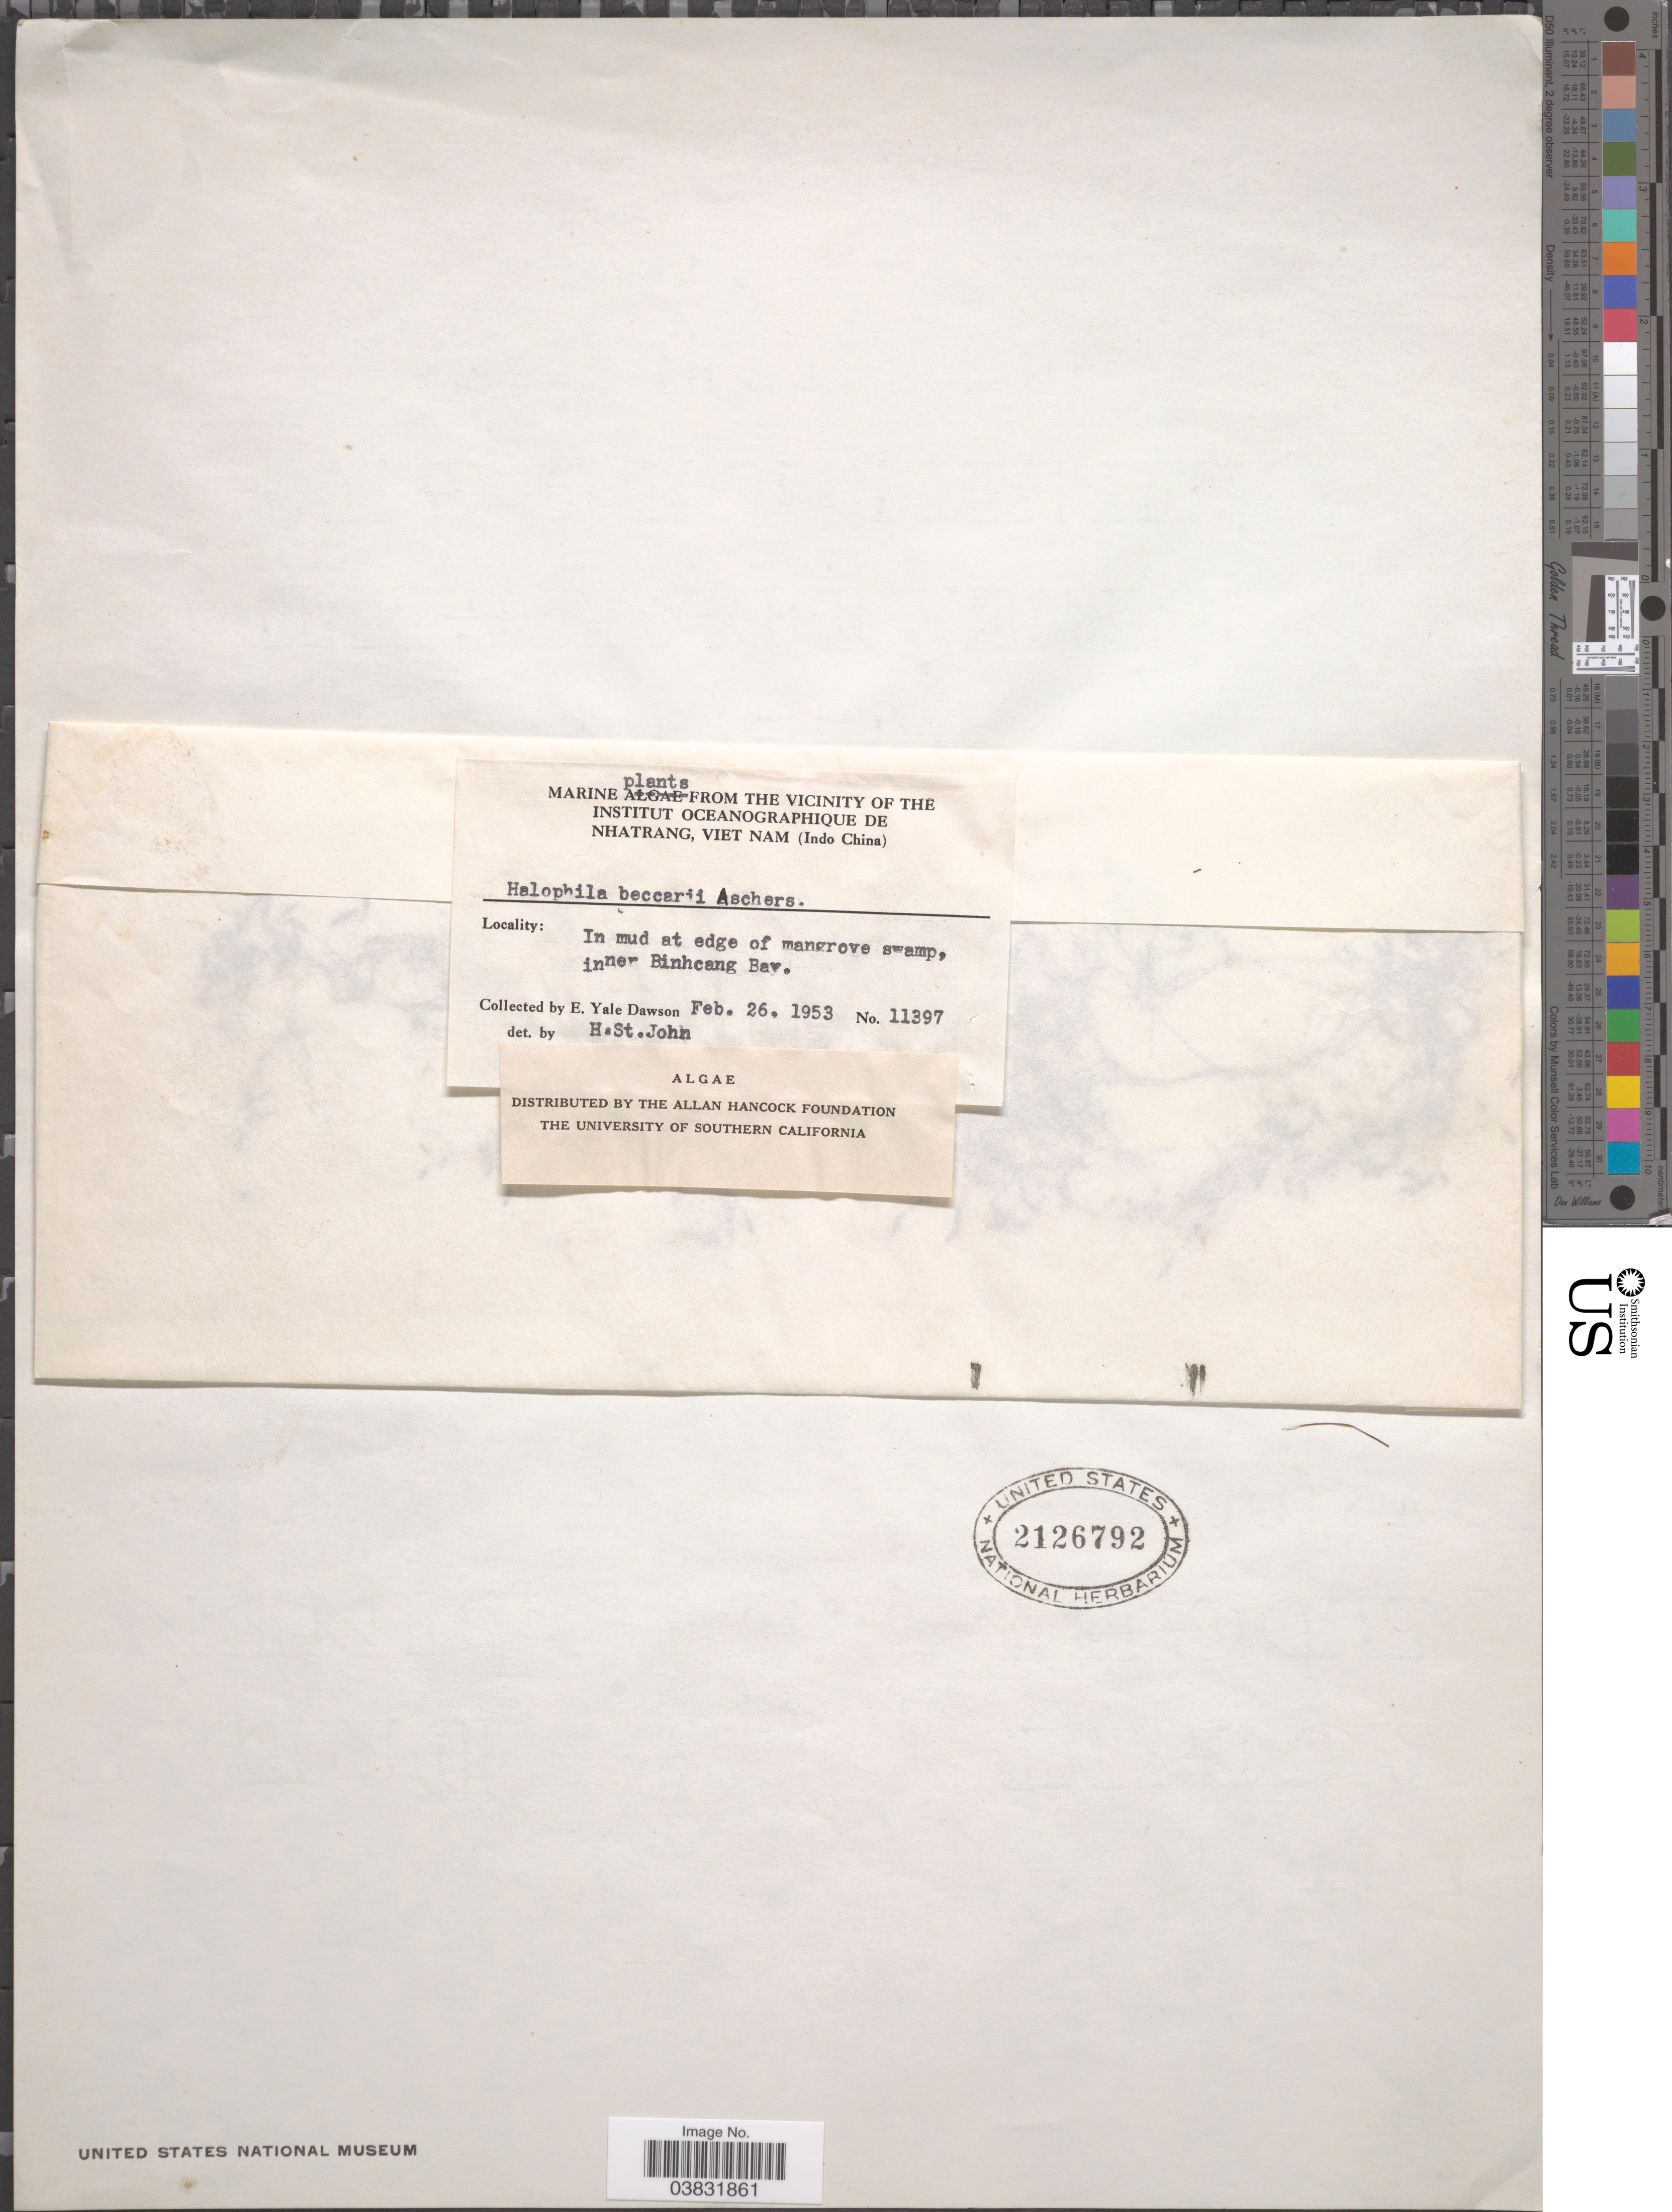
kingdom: Plantae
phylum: Tracheophyta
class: Liliopsida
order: Alismatales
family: Hydrocharitaceae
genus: Halophila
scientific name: Halophila beccarii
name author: Asch.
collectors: N. Yensen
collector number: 11397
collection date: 1953-02-26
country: Vietnam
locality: In mud at edge of mangrove swamp, inner Binhcang Bay.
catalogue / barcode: US 2126792